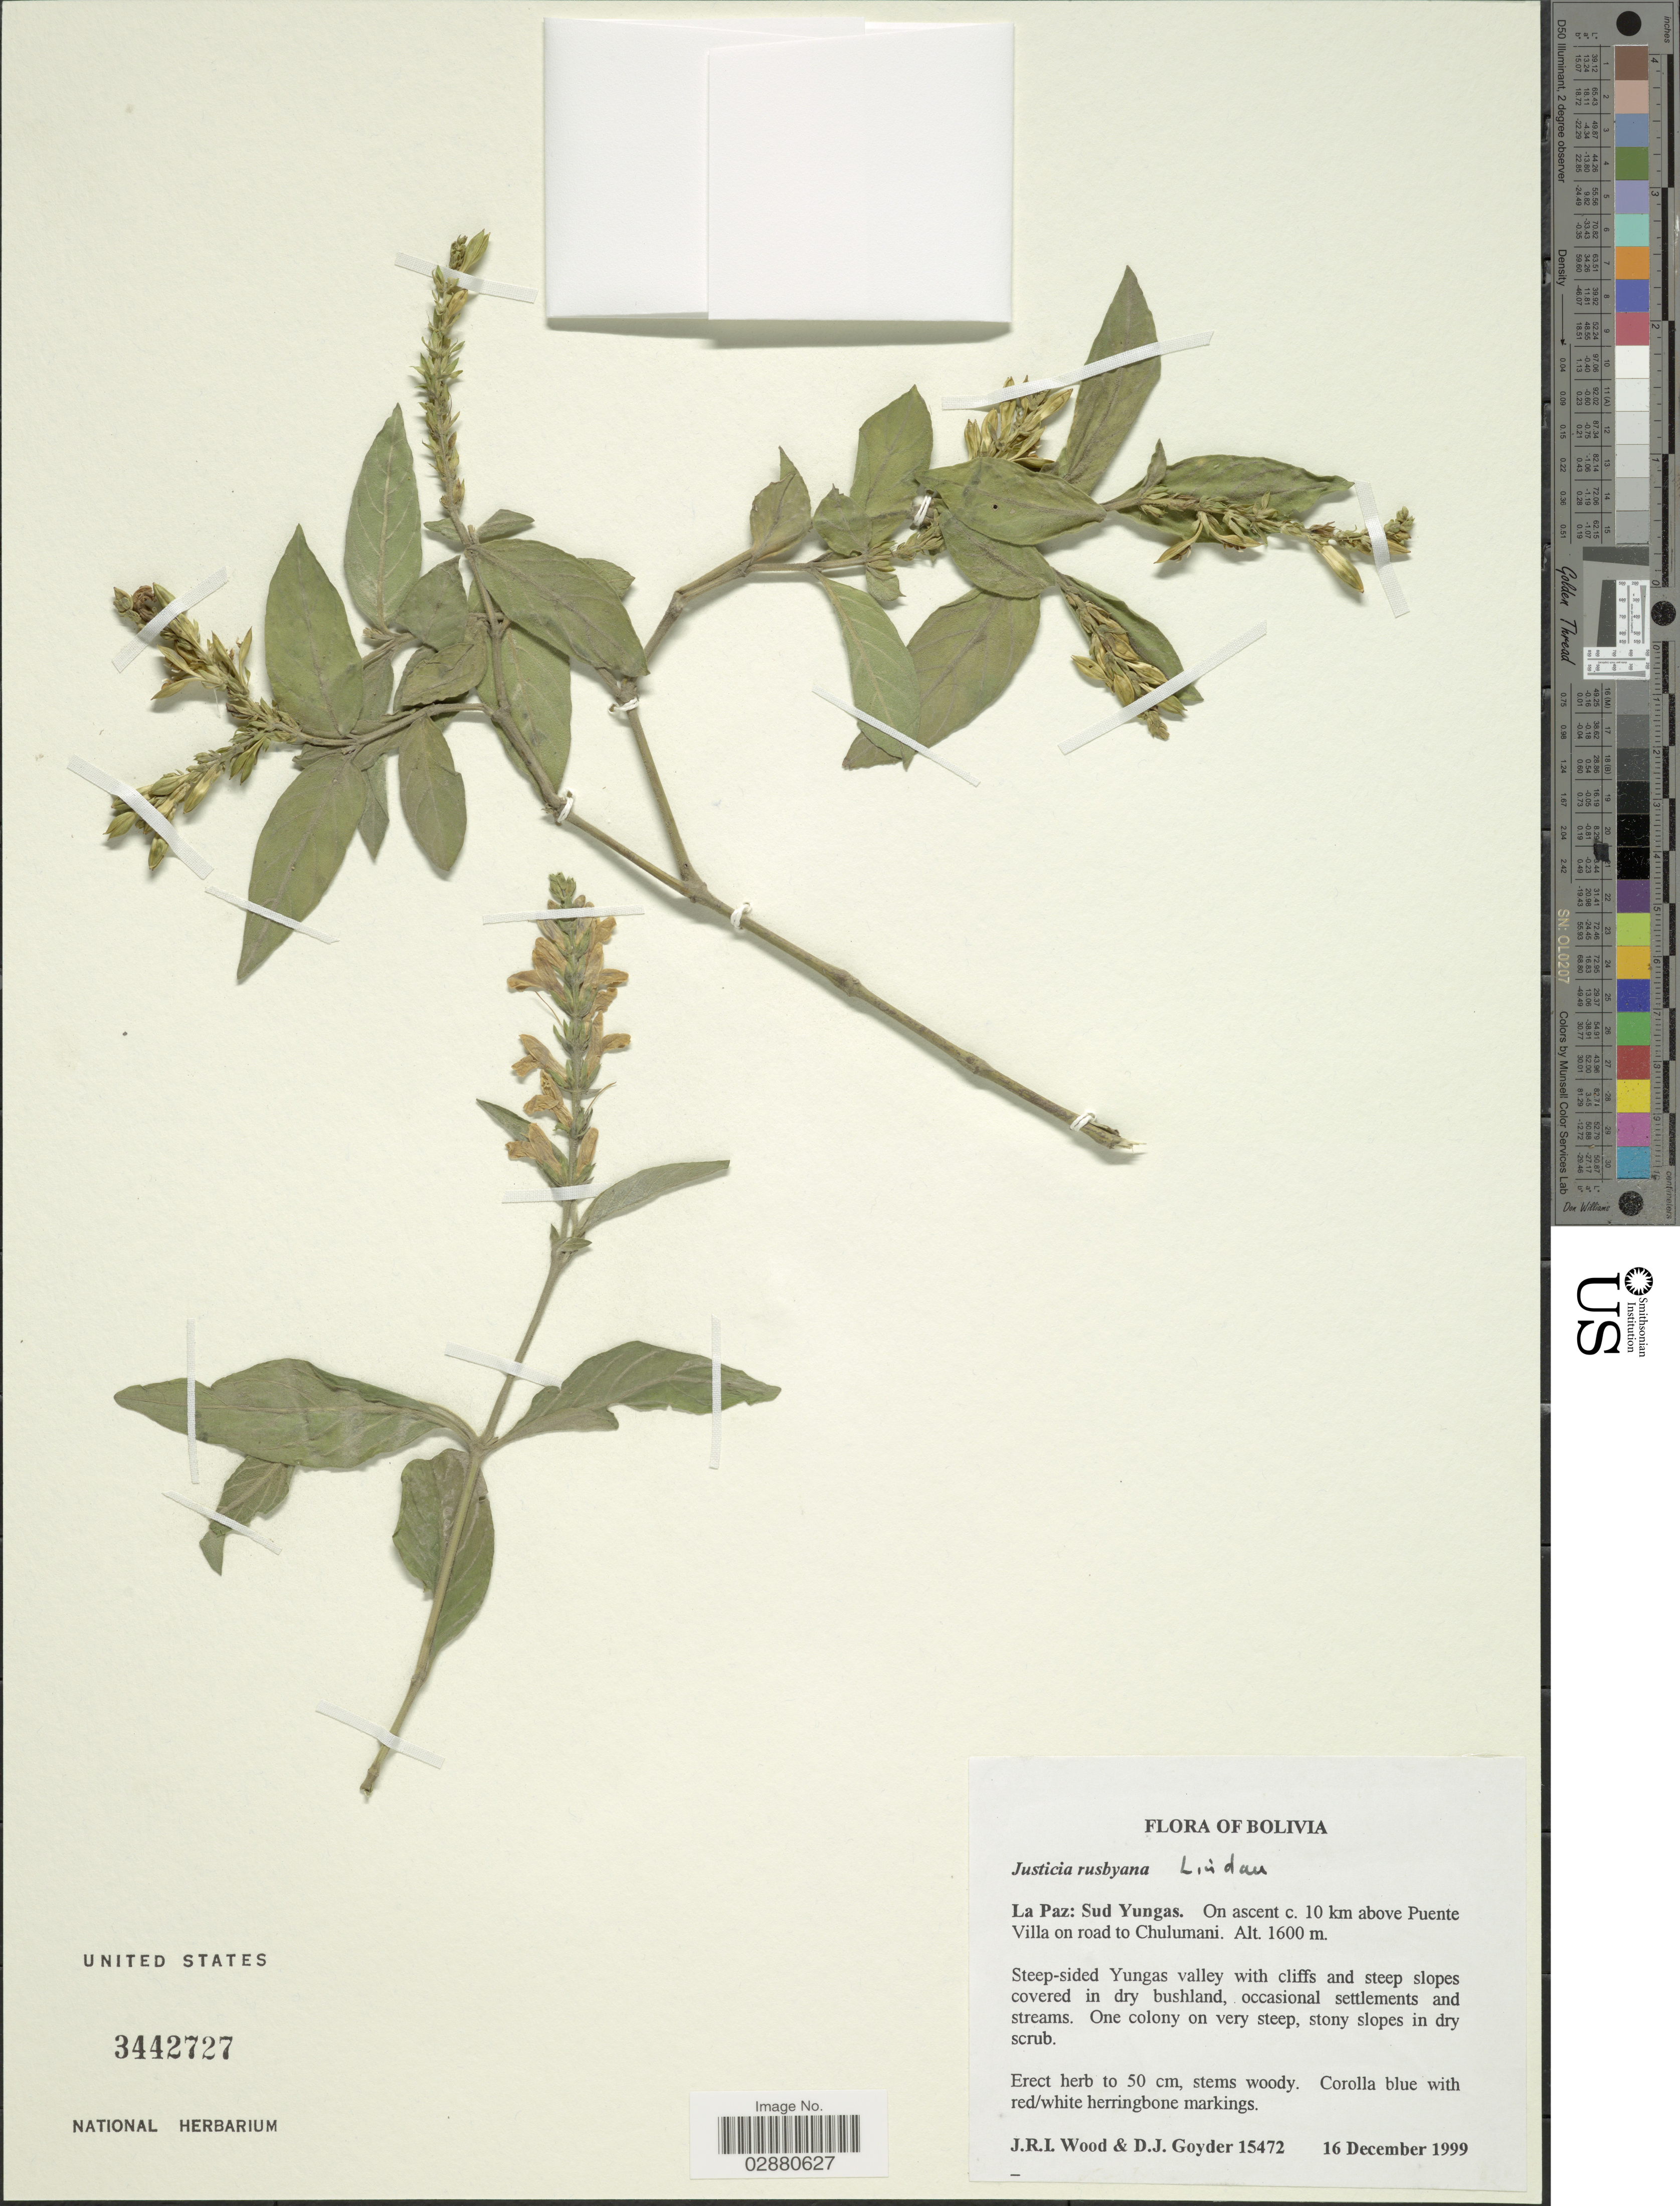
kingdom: Plantae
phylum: Tracheophyta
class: Magnoliopsida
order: Lamiales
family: Acanthaceae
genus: Justicia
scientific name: Justicia rusbyana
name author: Lindau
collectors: J. R. I. Wood & D. Goyder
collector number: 15472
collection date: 1999-12-16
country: Bolivia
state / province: La Paz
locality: Sud Yungas. On ascent c. 10 km above Puente Villa on road to Chulumani.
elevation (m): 1600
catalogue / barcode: US 3442727